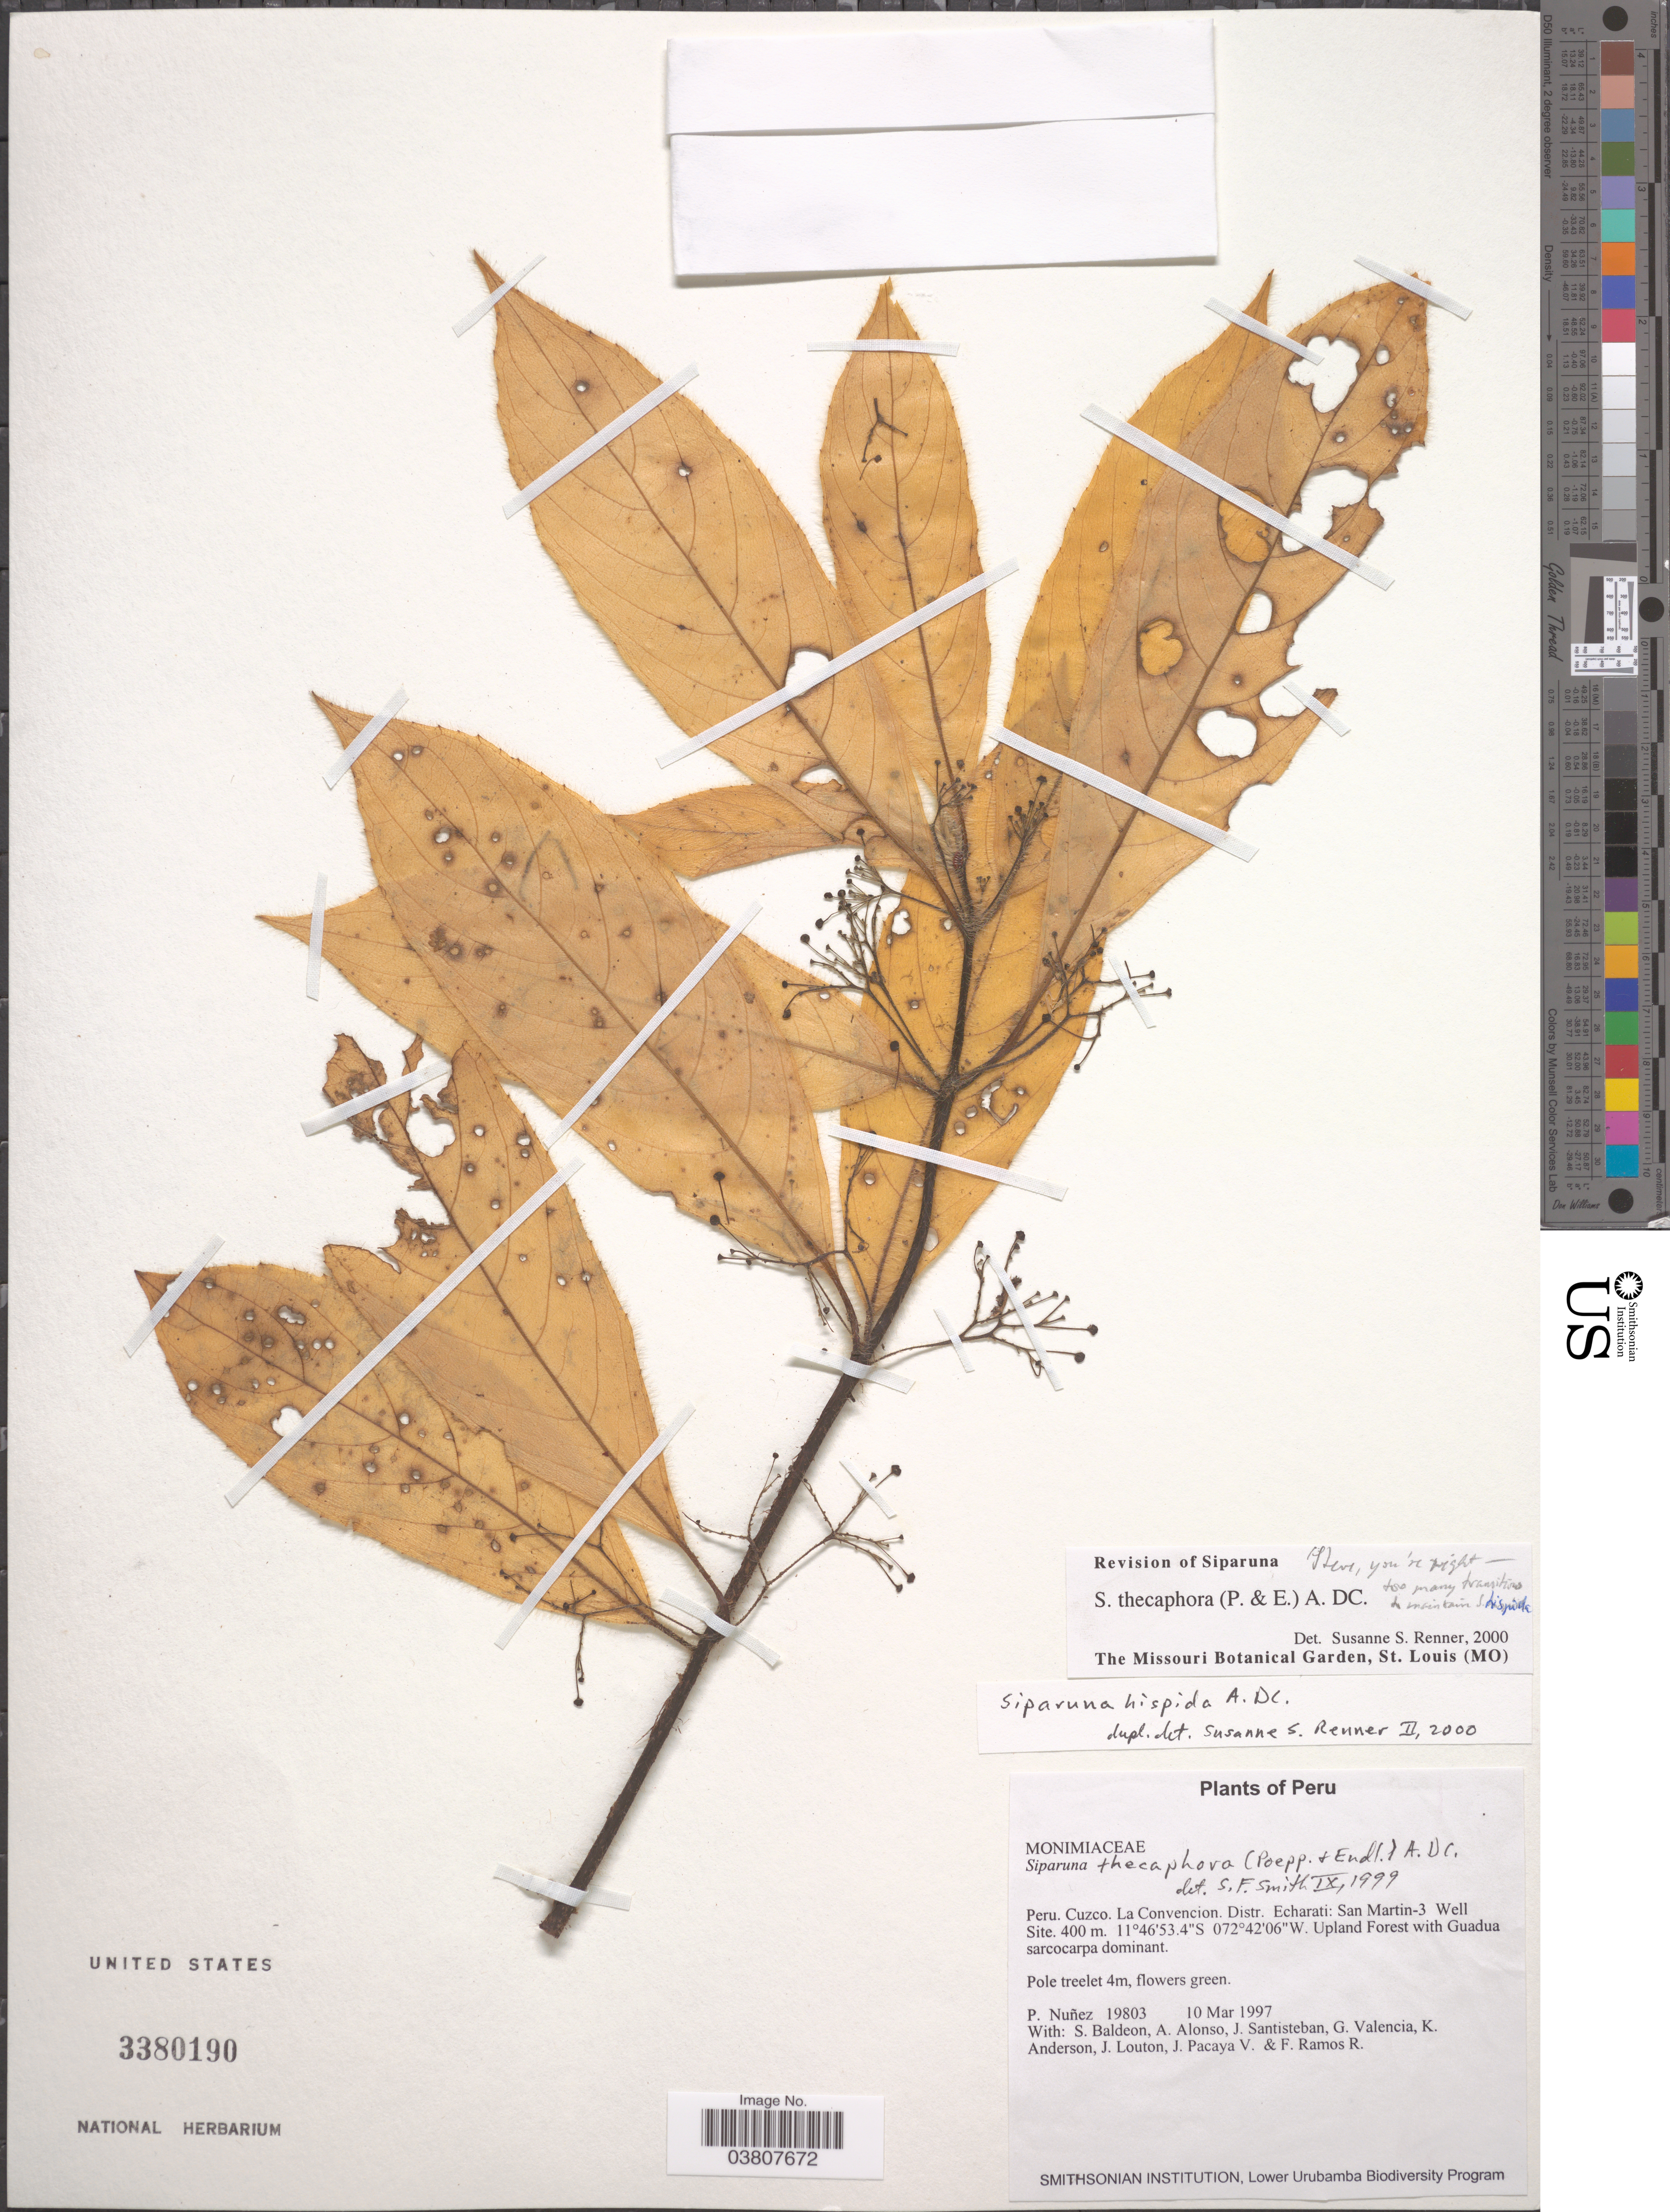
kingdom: Plantae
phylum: Tracheophyta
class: Magnoliopsida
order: Laurales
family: Siparunaceae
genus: Siparuna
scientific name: Siparuna thecaphora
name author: (Poepp. & Endl.) A. DC.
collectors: P. Nuñez V., S. Baldeon, A. Alonso, J. Santisteban & et al.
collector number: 19803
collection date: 1997-03-10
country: Peru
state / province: Cusco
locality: Cuzco. La Convencion. Distr. Echarati: San Martin-3 Well Site.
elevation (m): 400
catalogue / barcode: US 3380190